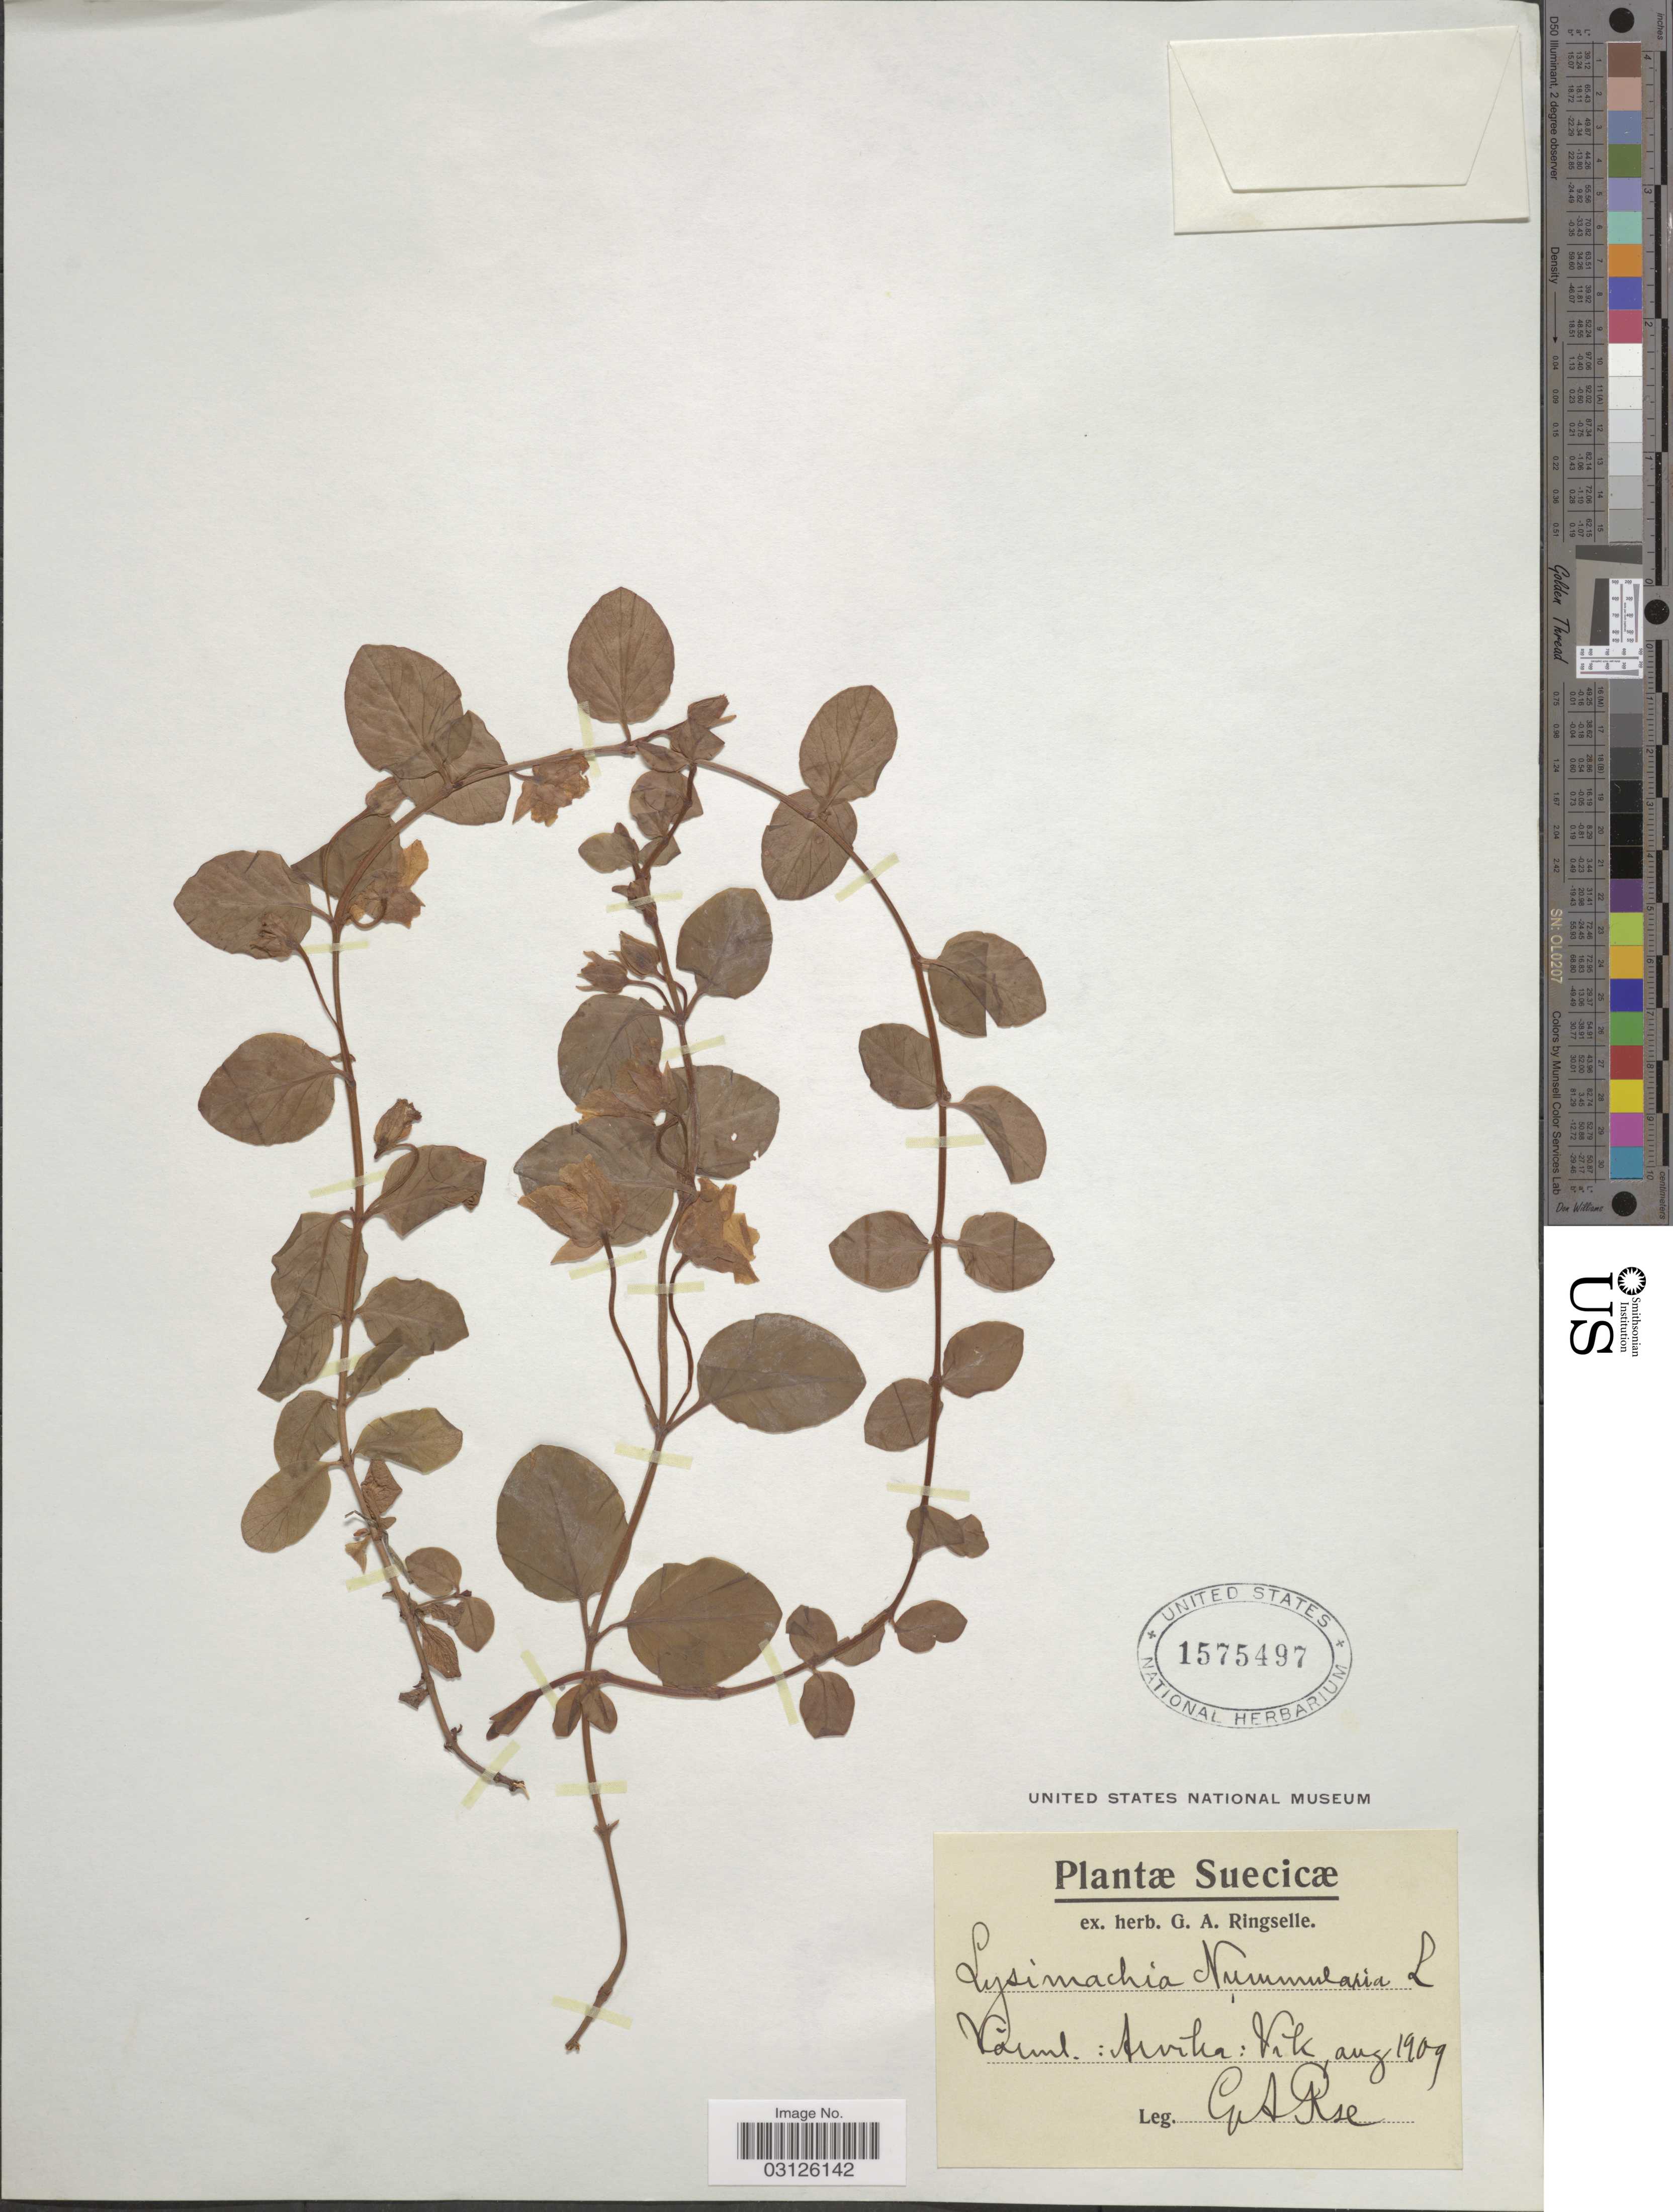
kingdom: Plantae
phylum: Tracheophyta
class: Magnoliopsida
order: Ericales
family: Primulaceae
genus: Lysimachia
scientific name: Lysimachia nummularia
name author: L.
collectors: G. Rse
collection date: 1909-08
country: Sweden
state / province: Varmland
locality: Suecicæ. Varml.: Arvika: Vik.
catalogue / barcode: US 1575497